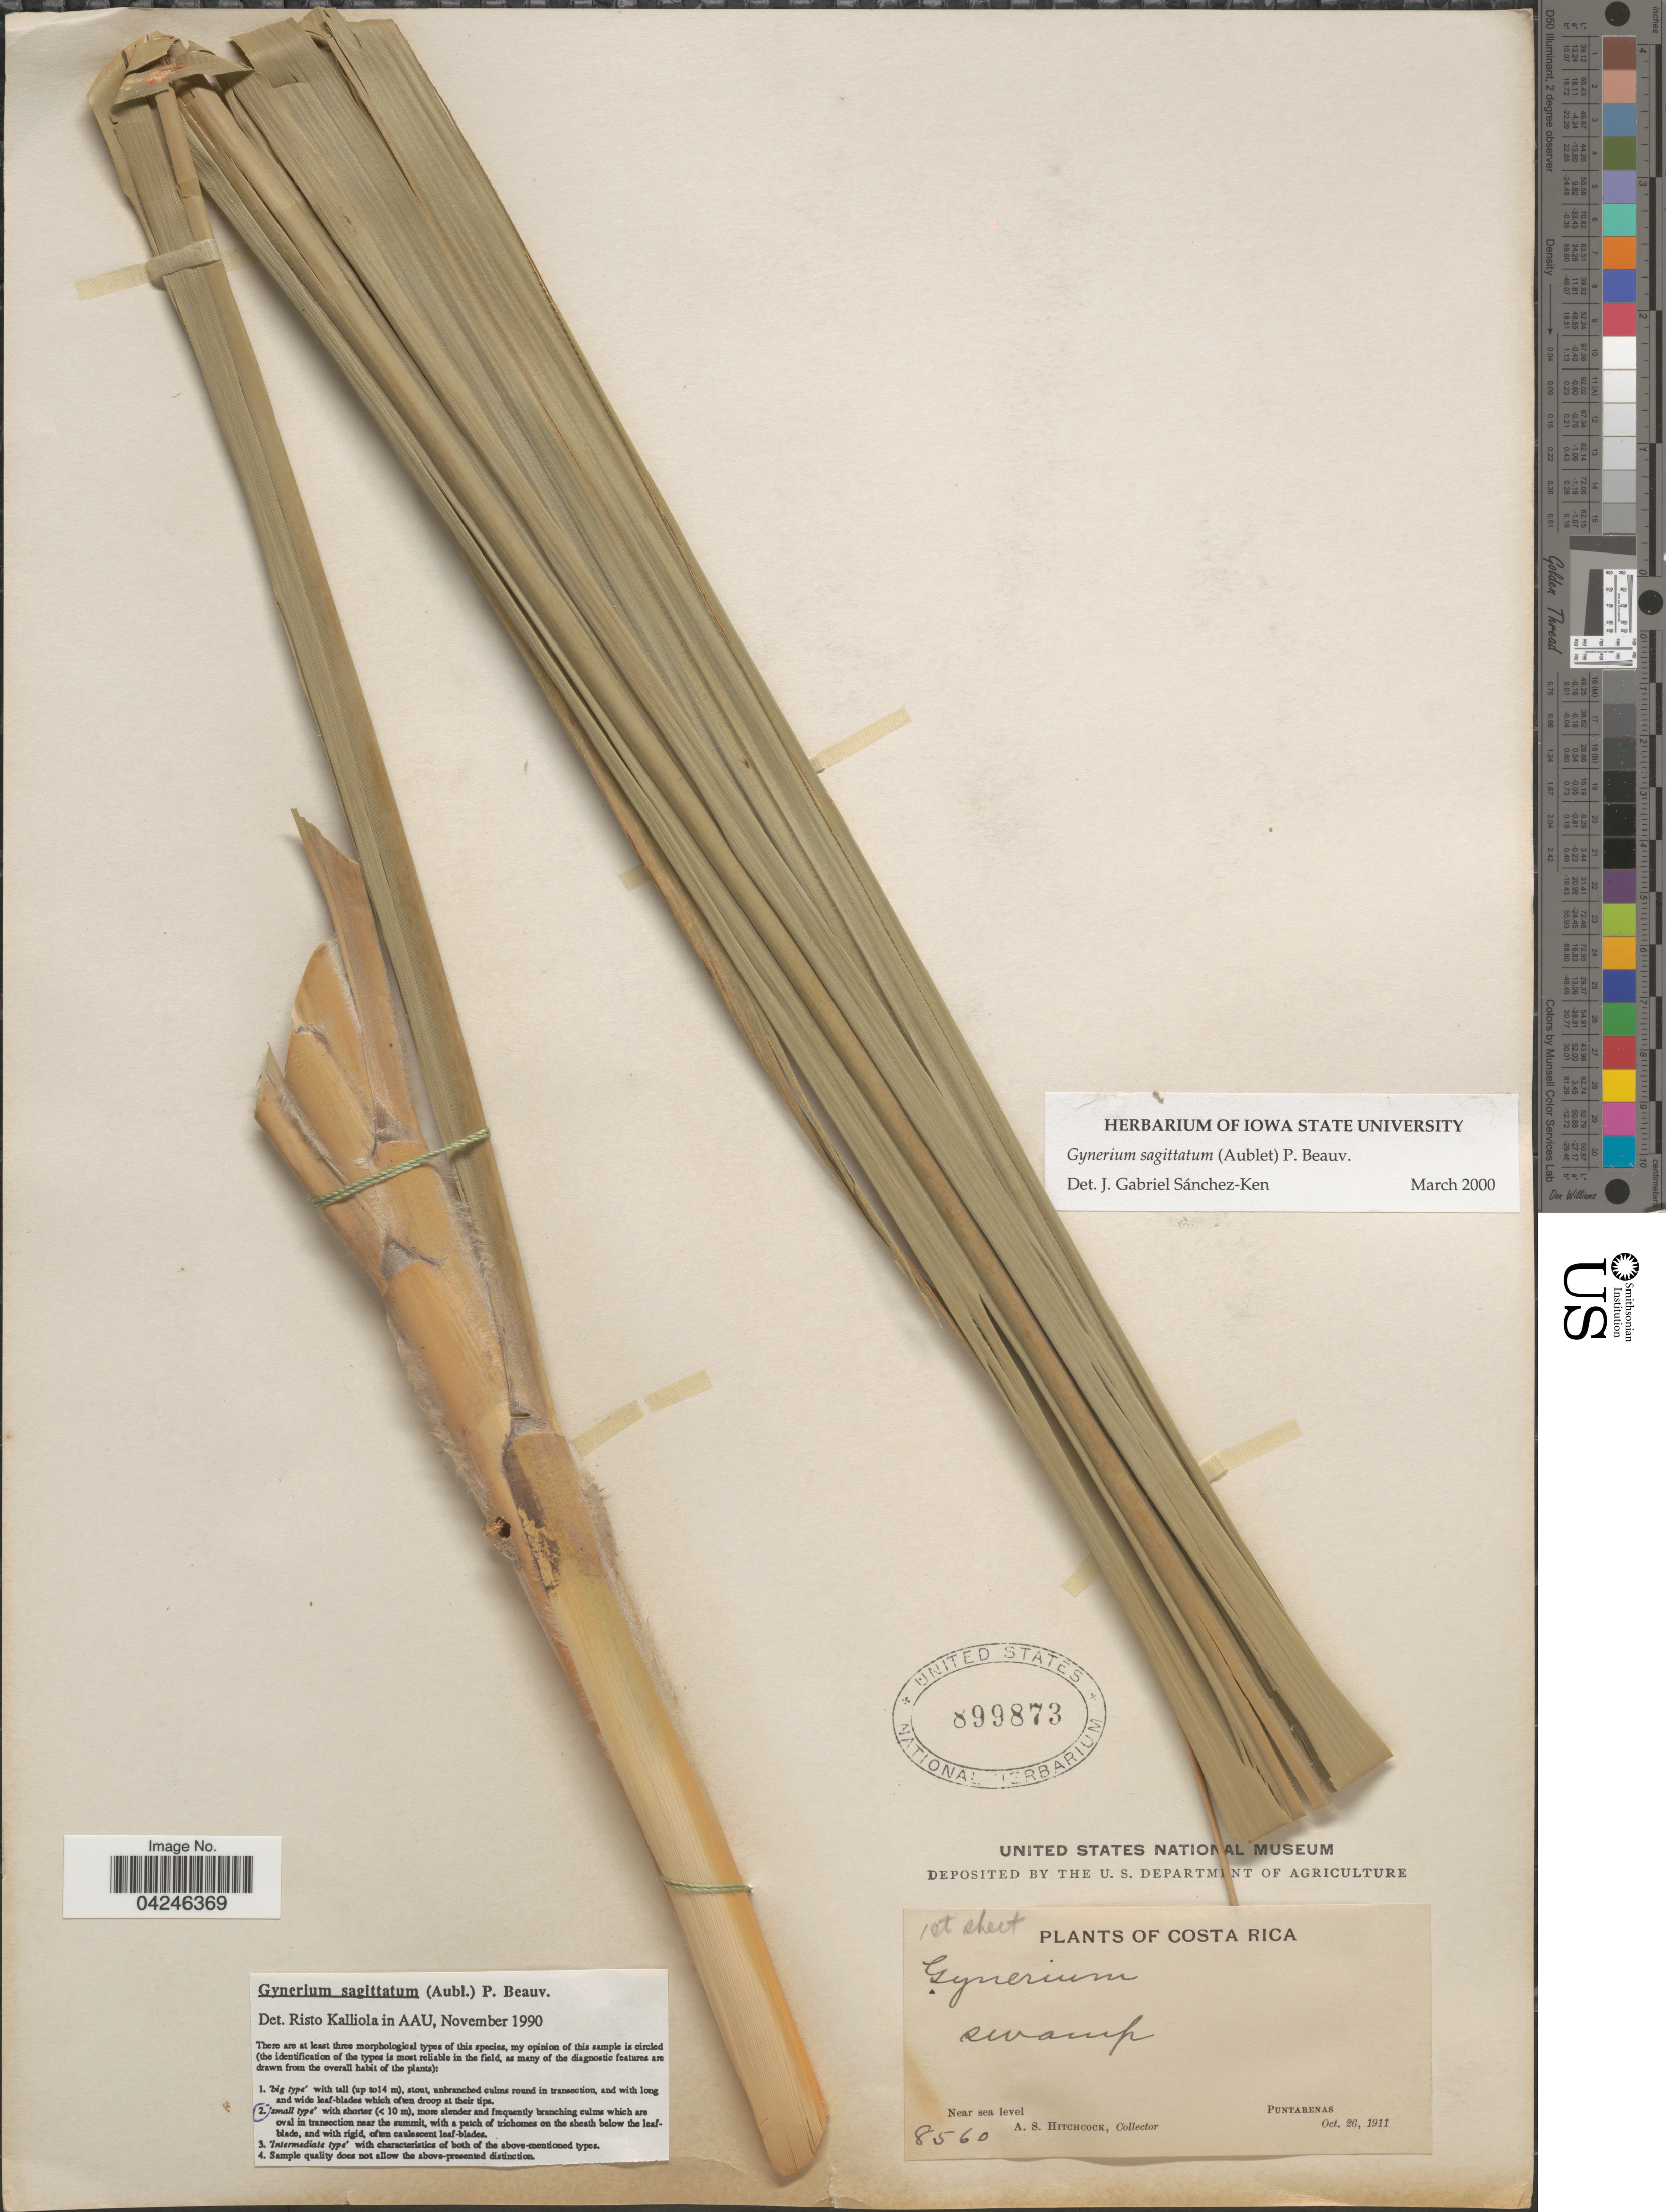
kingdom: Plantae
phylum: Tracheophyta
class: Liliopsida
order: Poales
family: Poaceae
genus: Gynerium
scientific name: Gynerium sagittatum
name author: (Aubl.) P. Beauv.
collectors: A. S. Hitchcock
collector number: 8560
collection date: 1911-10-26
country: Costa Rica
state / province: Puntarenas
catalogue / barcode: US 899872